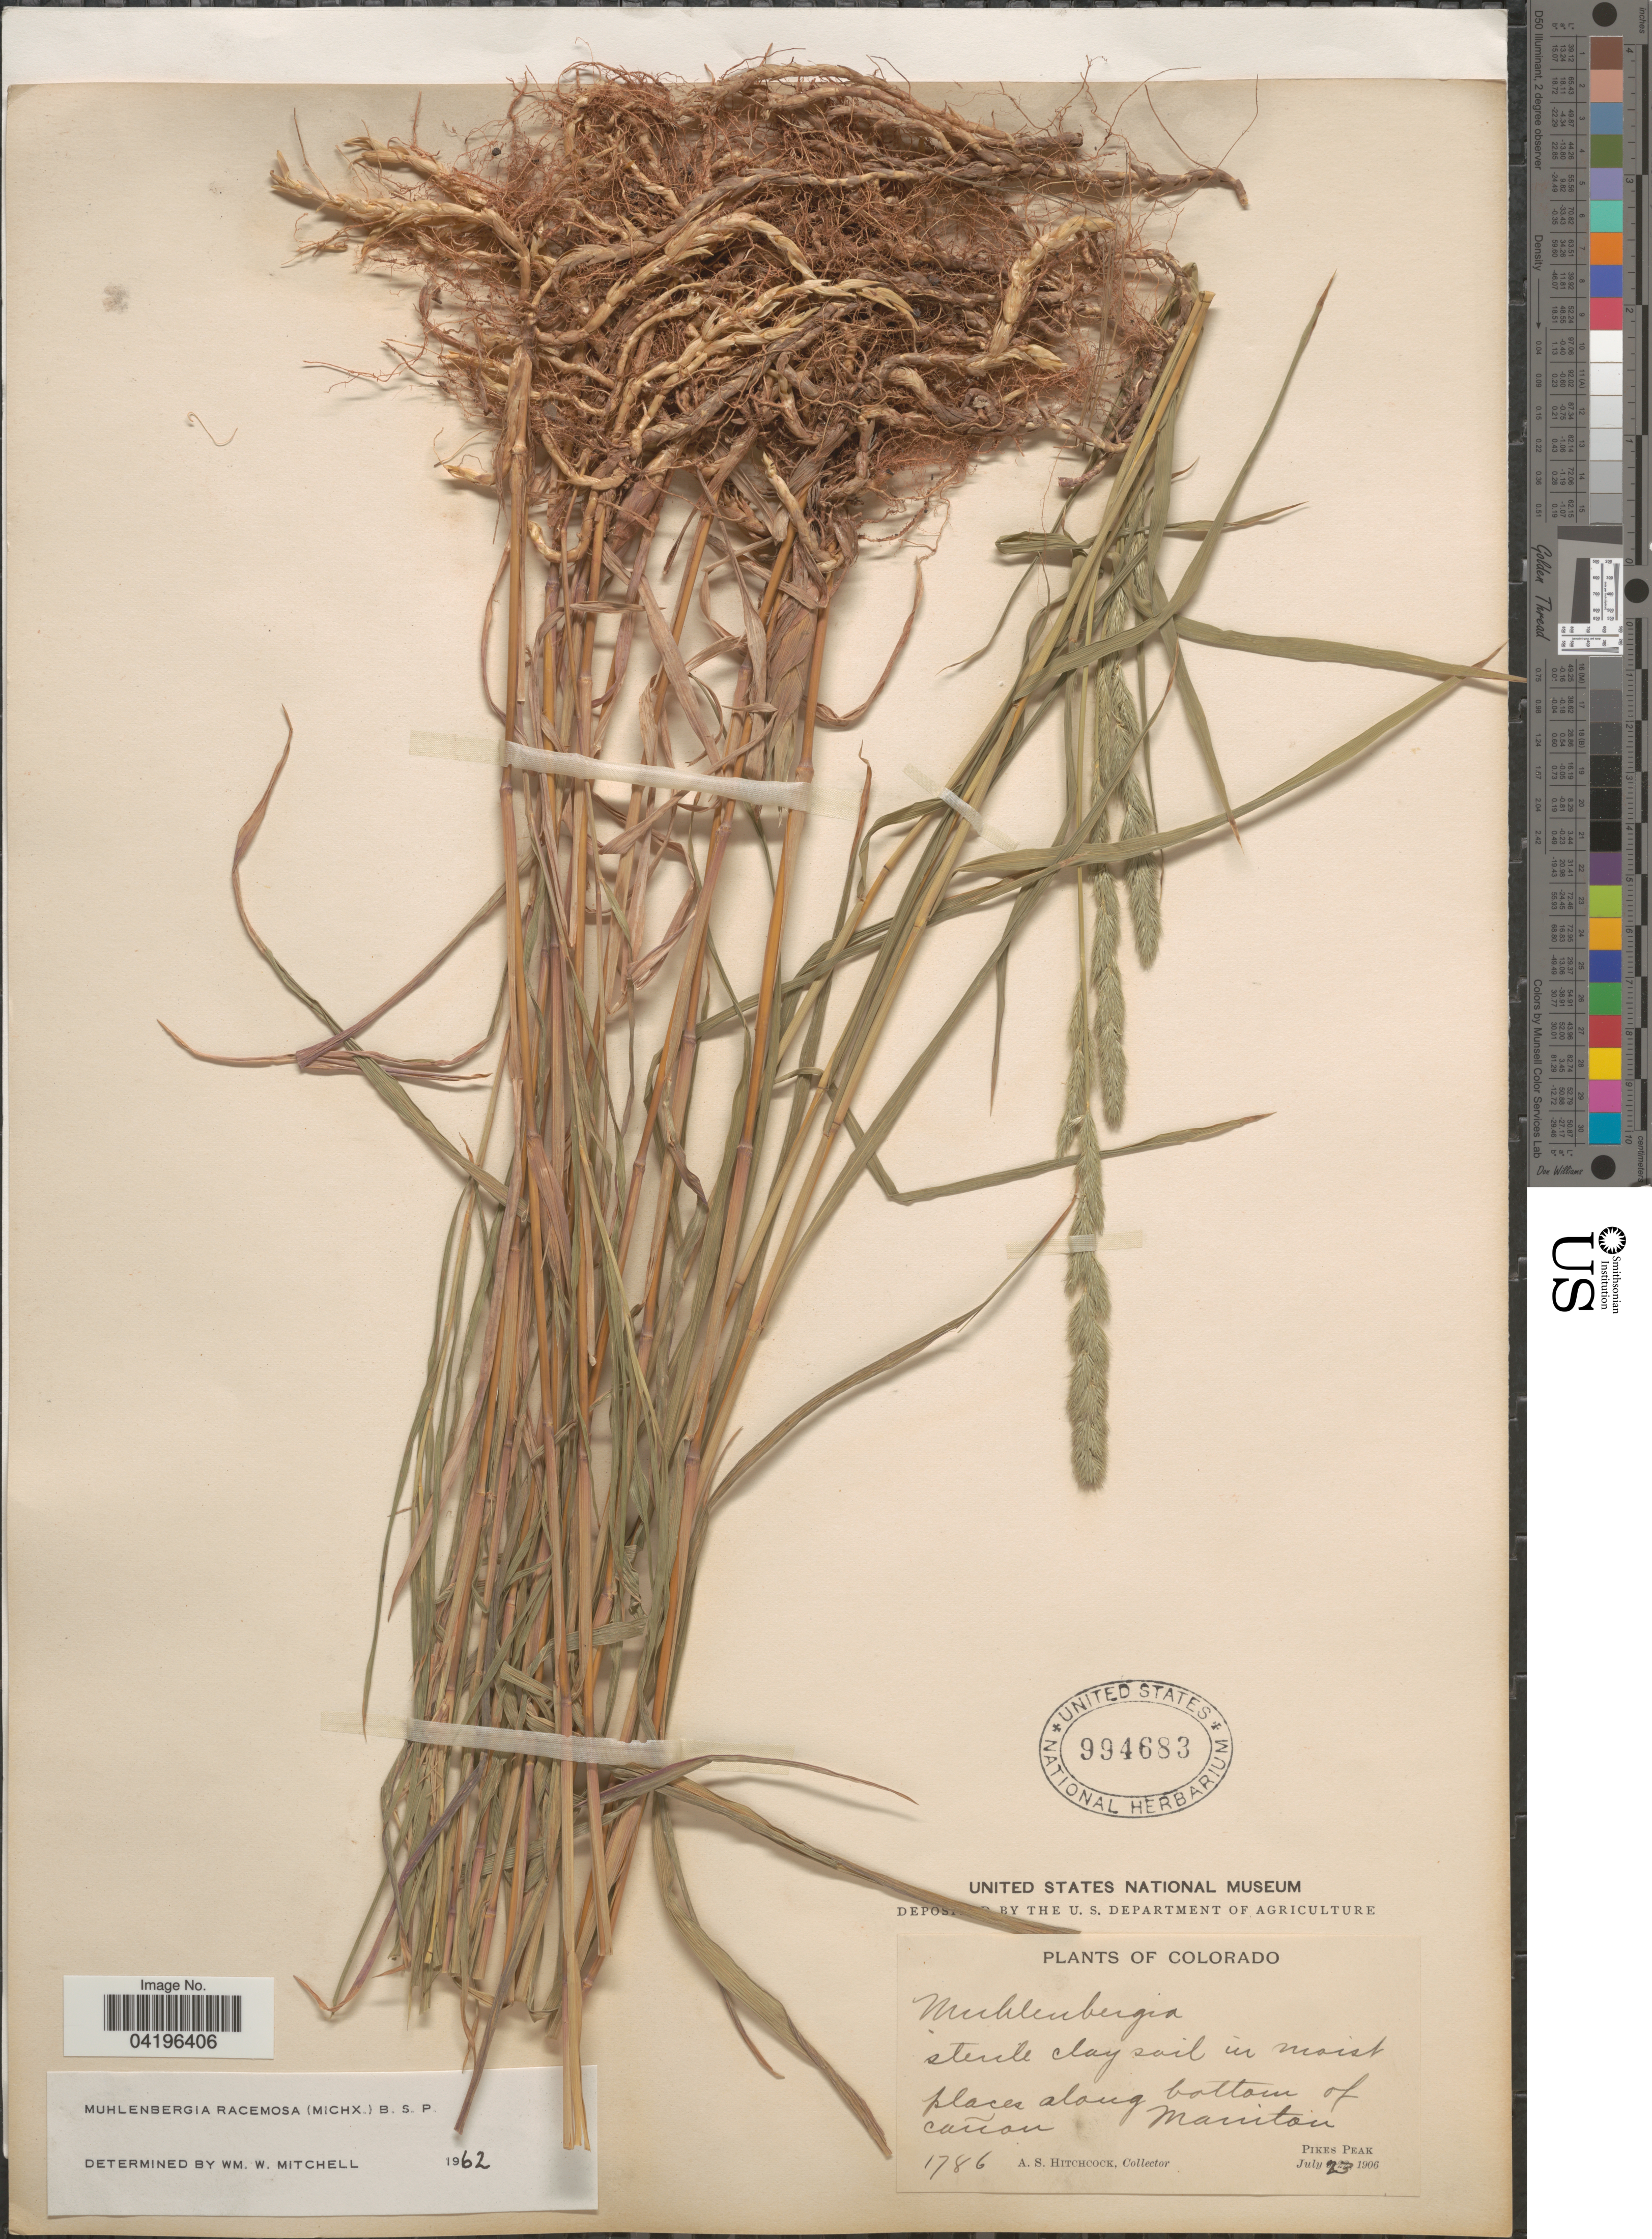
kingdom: Plantae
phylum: Tracheophyta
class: Liliopsida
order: Poales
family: Poaceae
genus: Muhlenbergia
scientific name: Muhlenbergia racemosa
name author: (Michx.) Britton et al.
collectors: A. S. Hitchcock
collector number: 1786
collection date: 1906-07-23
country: United States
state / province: Colorado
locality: Along bottom of cañon Manitou. Pikes Peak.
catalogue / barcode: US 994683